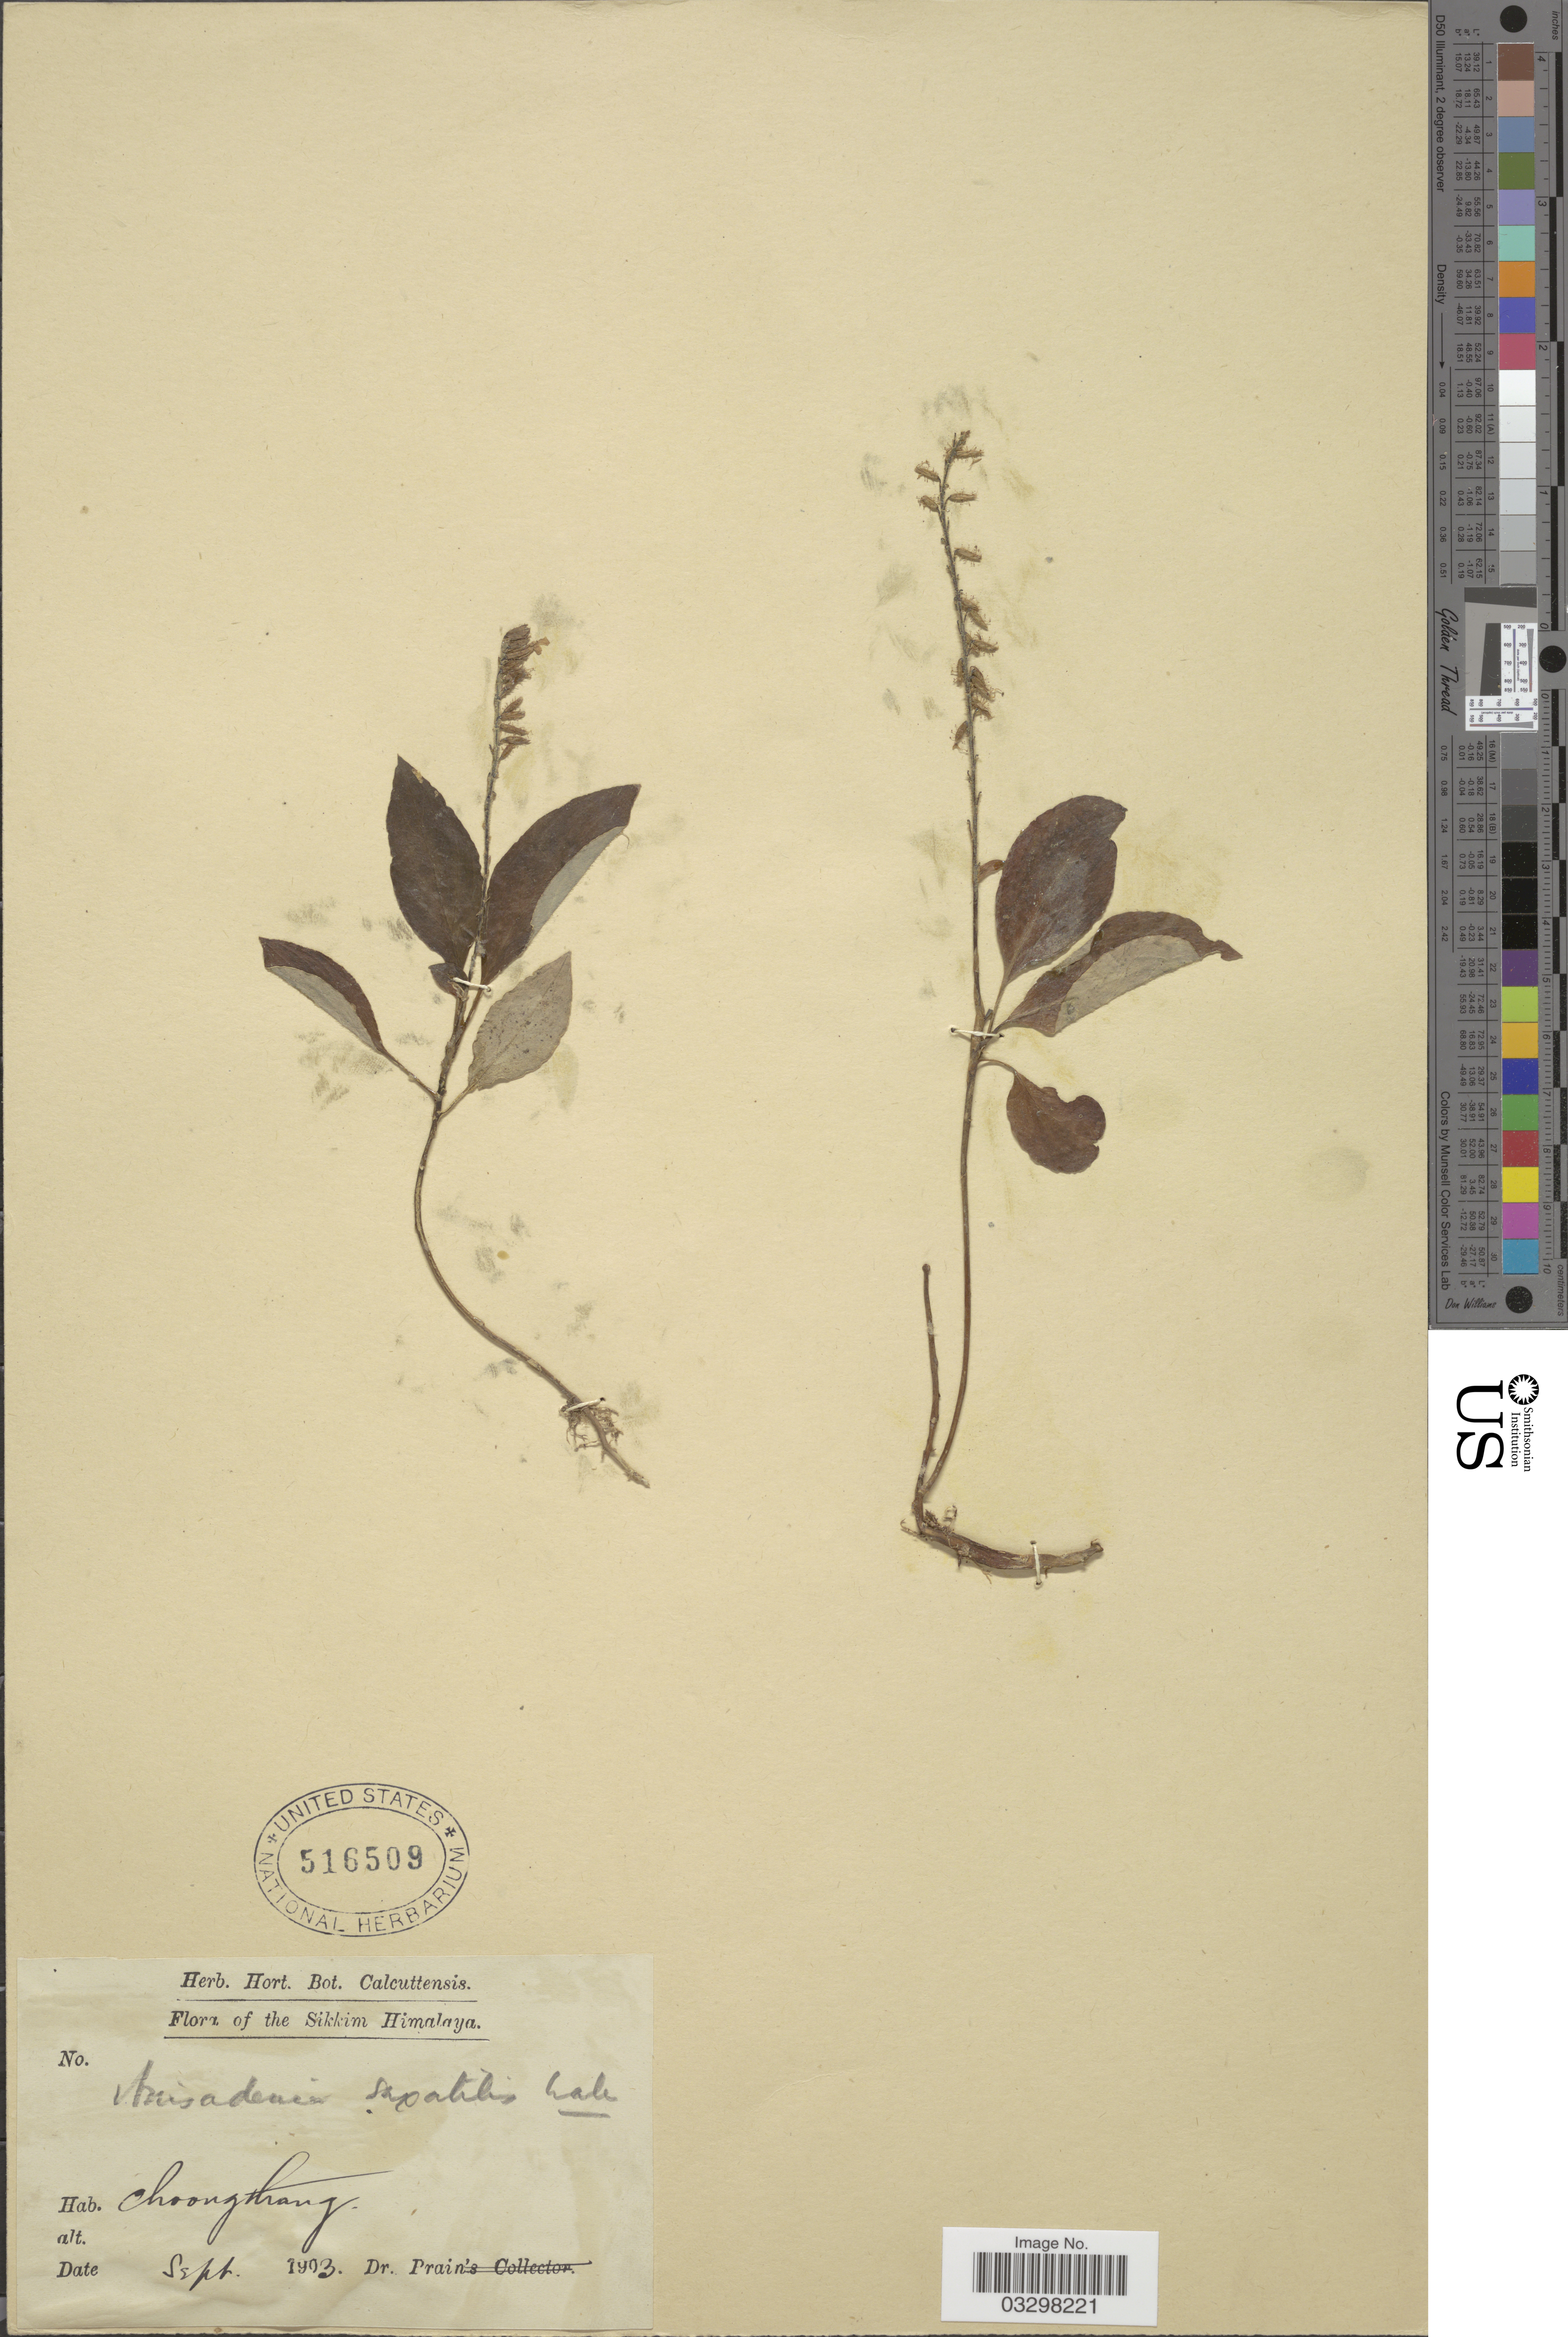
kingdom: Plantae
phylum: Tracheophyta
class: Magnoliopsida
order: Malpighiales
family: Linaceae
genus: Anisadenia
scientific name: Anisadenia saxatilis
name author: Wall. ex Meissn.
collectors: Prain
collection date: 1903-09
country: India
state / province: Sikkim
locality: Sikkim Himalaya. Choongthang.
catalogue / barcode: US 516509